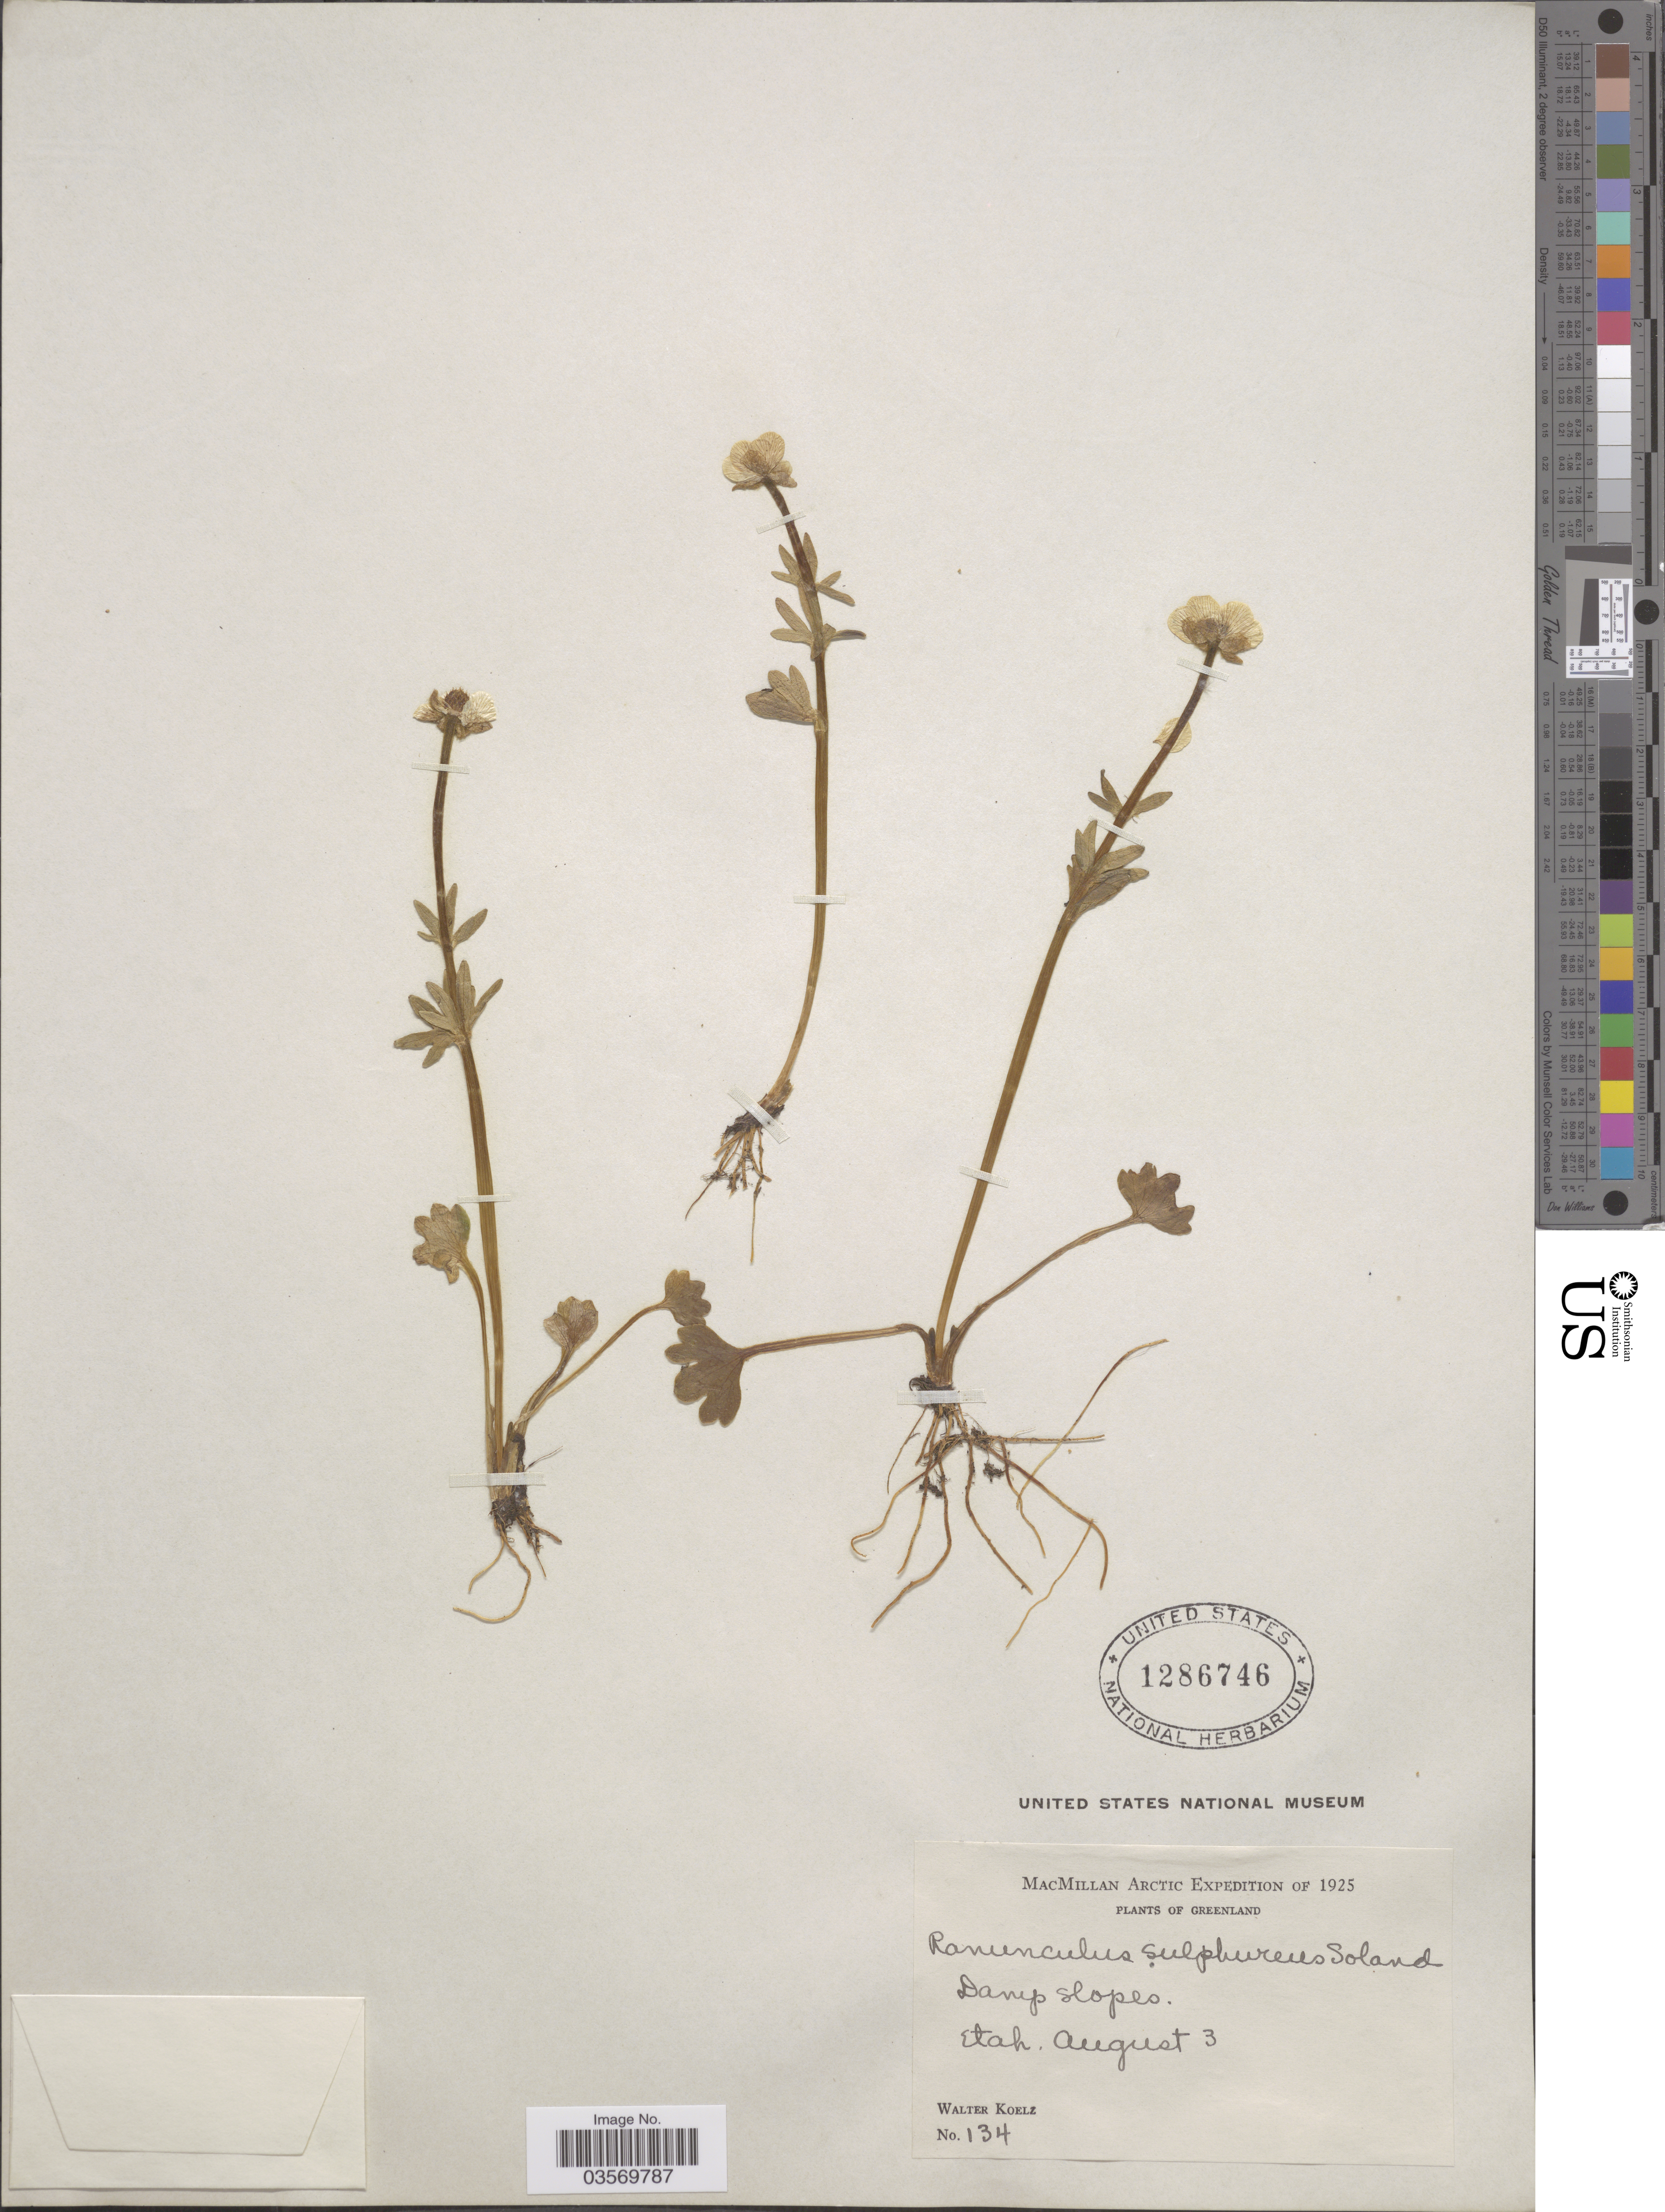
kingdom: Plantae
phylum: Tracheophyta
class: Magnoliopsida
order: Ranunculales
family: Ranunculaceae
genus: Ranunculus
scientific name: Ranunculus sulphureus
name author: Sol.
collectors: W. N. Koelz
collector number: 134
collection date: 1925-08-03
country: Greenland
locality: Arctic. Damp slopes. Etah.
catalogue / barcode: US 1286746